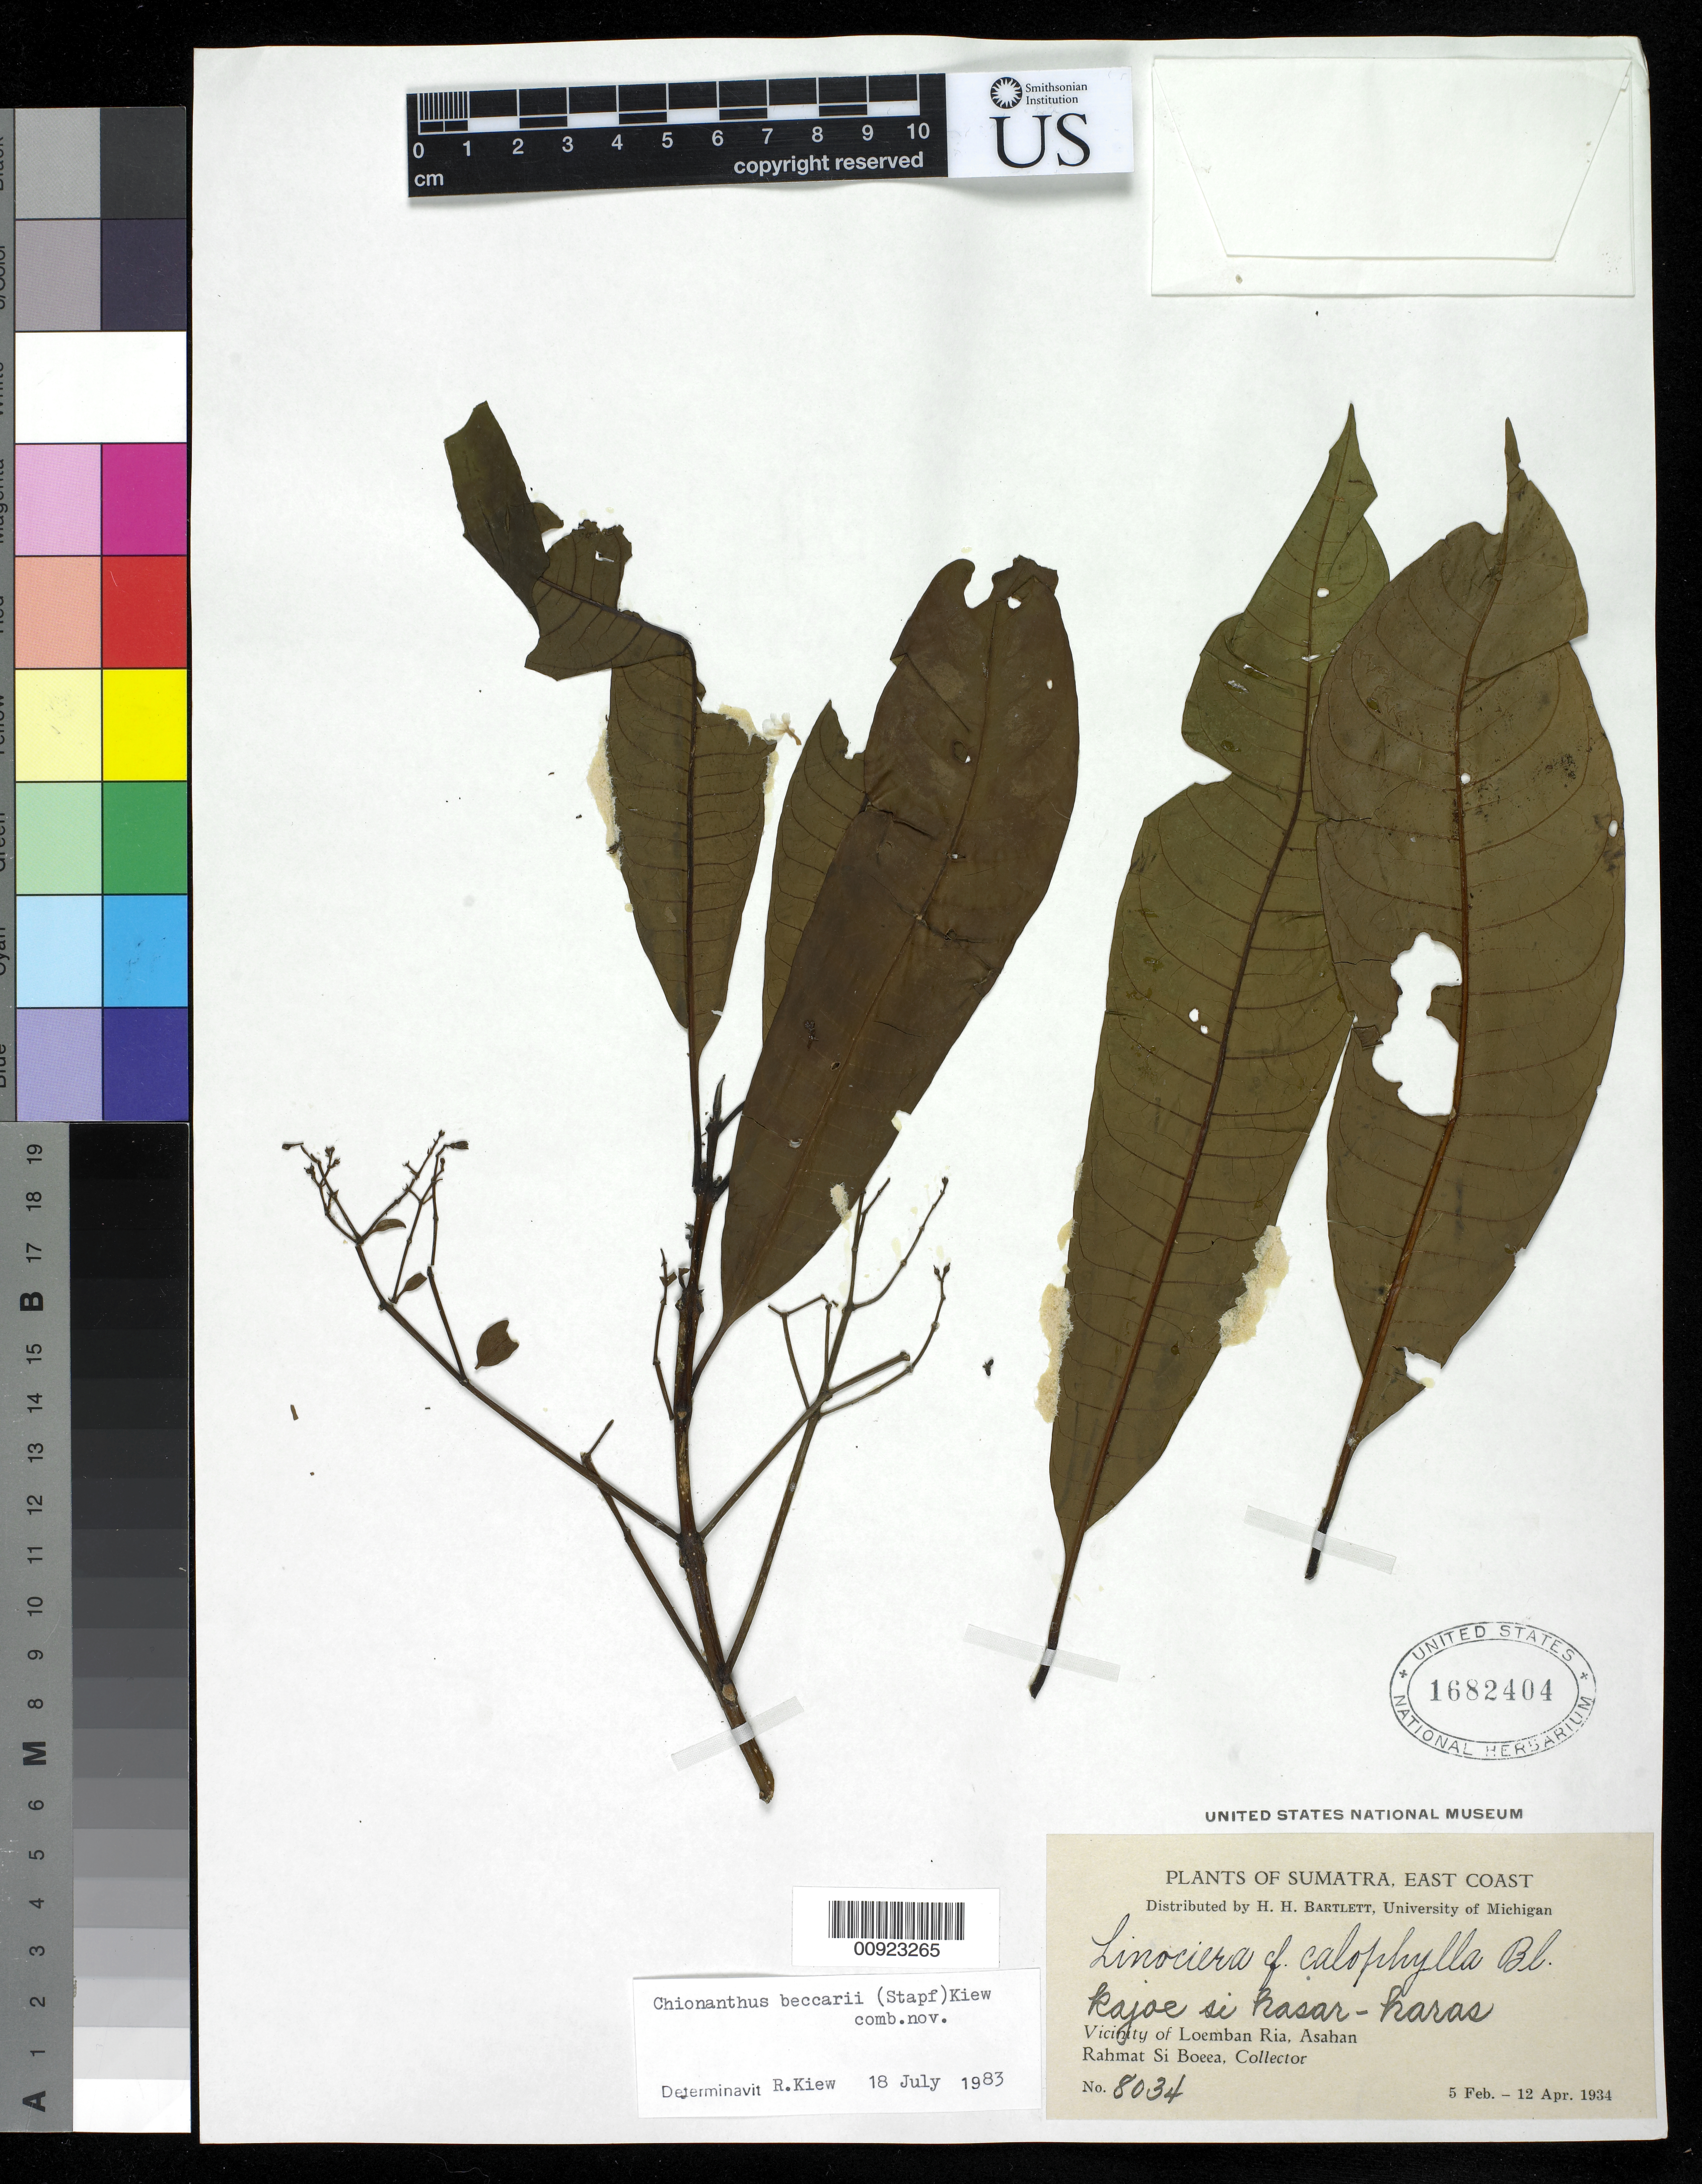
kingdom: Plantae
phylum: Tracheophyta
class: Magnoliopsida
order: Lamiales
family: Oleaceae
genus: Chionanthus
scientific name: Chionanthus beccarii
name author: (Staph.) Kiew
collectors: Rahmat Si Boeea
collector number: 8034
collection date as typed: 05 Feb 1934 to 12 Apr 1934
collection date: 1934-02-05/1934-04-12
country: Indonesia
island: Sumatra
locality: Vicinity of Loemban Ria, Asahan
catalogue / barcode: US 1682404